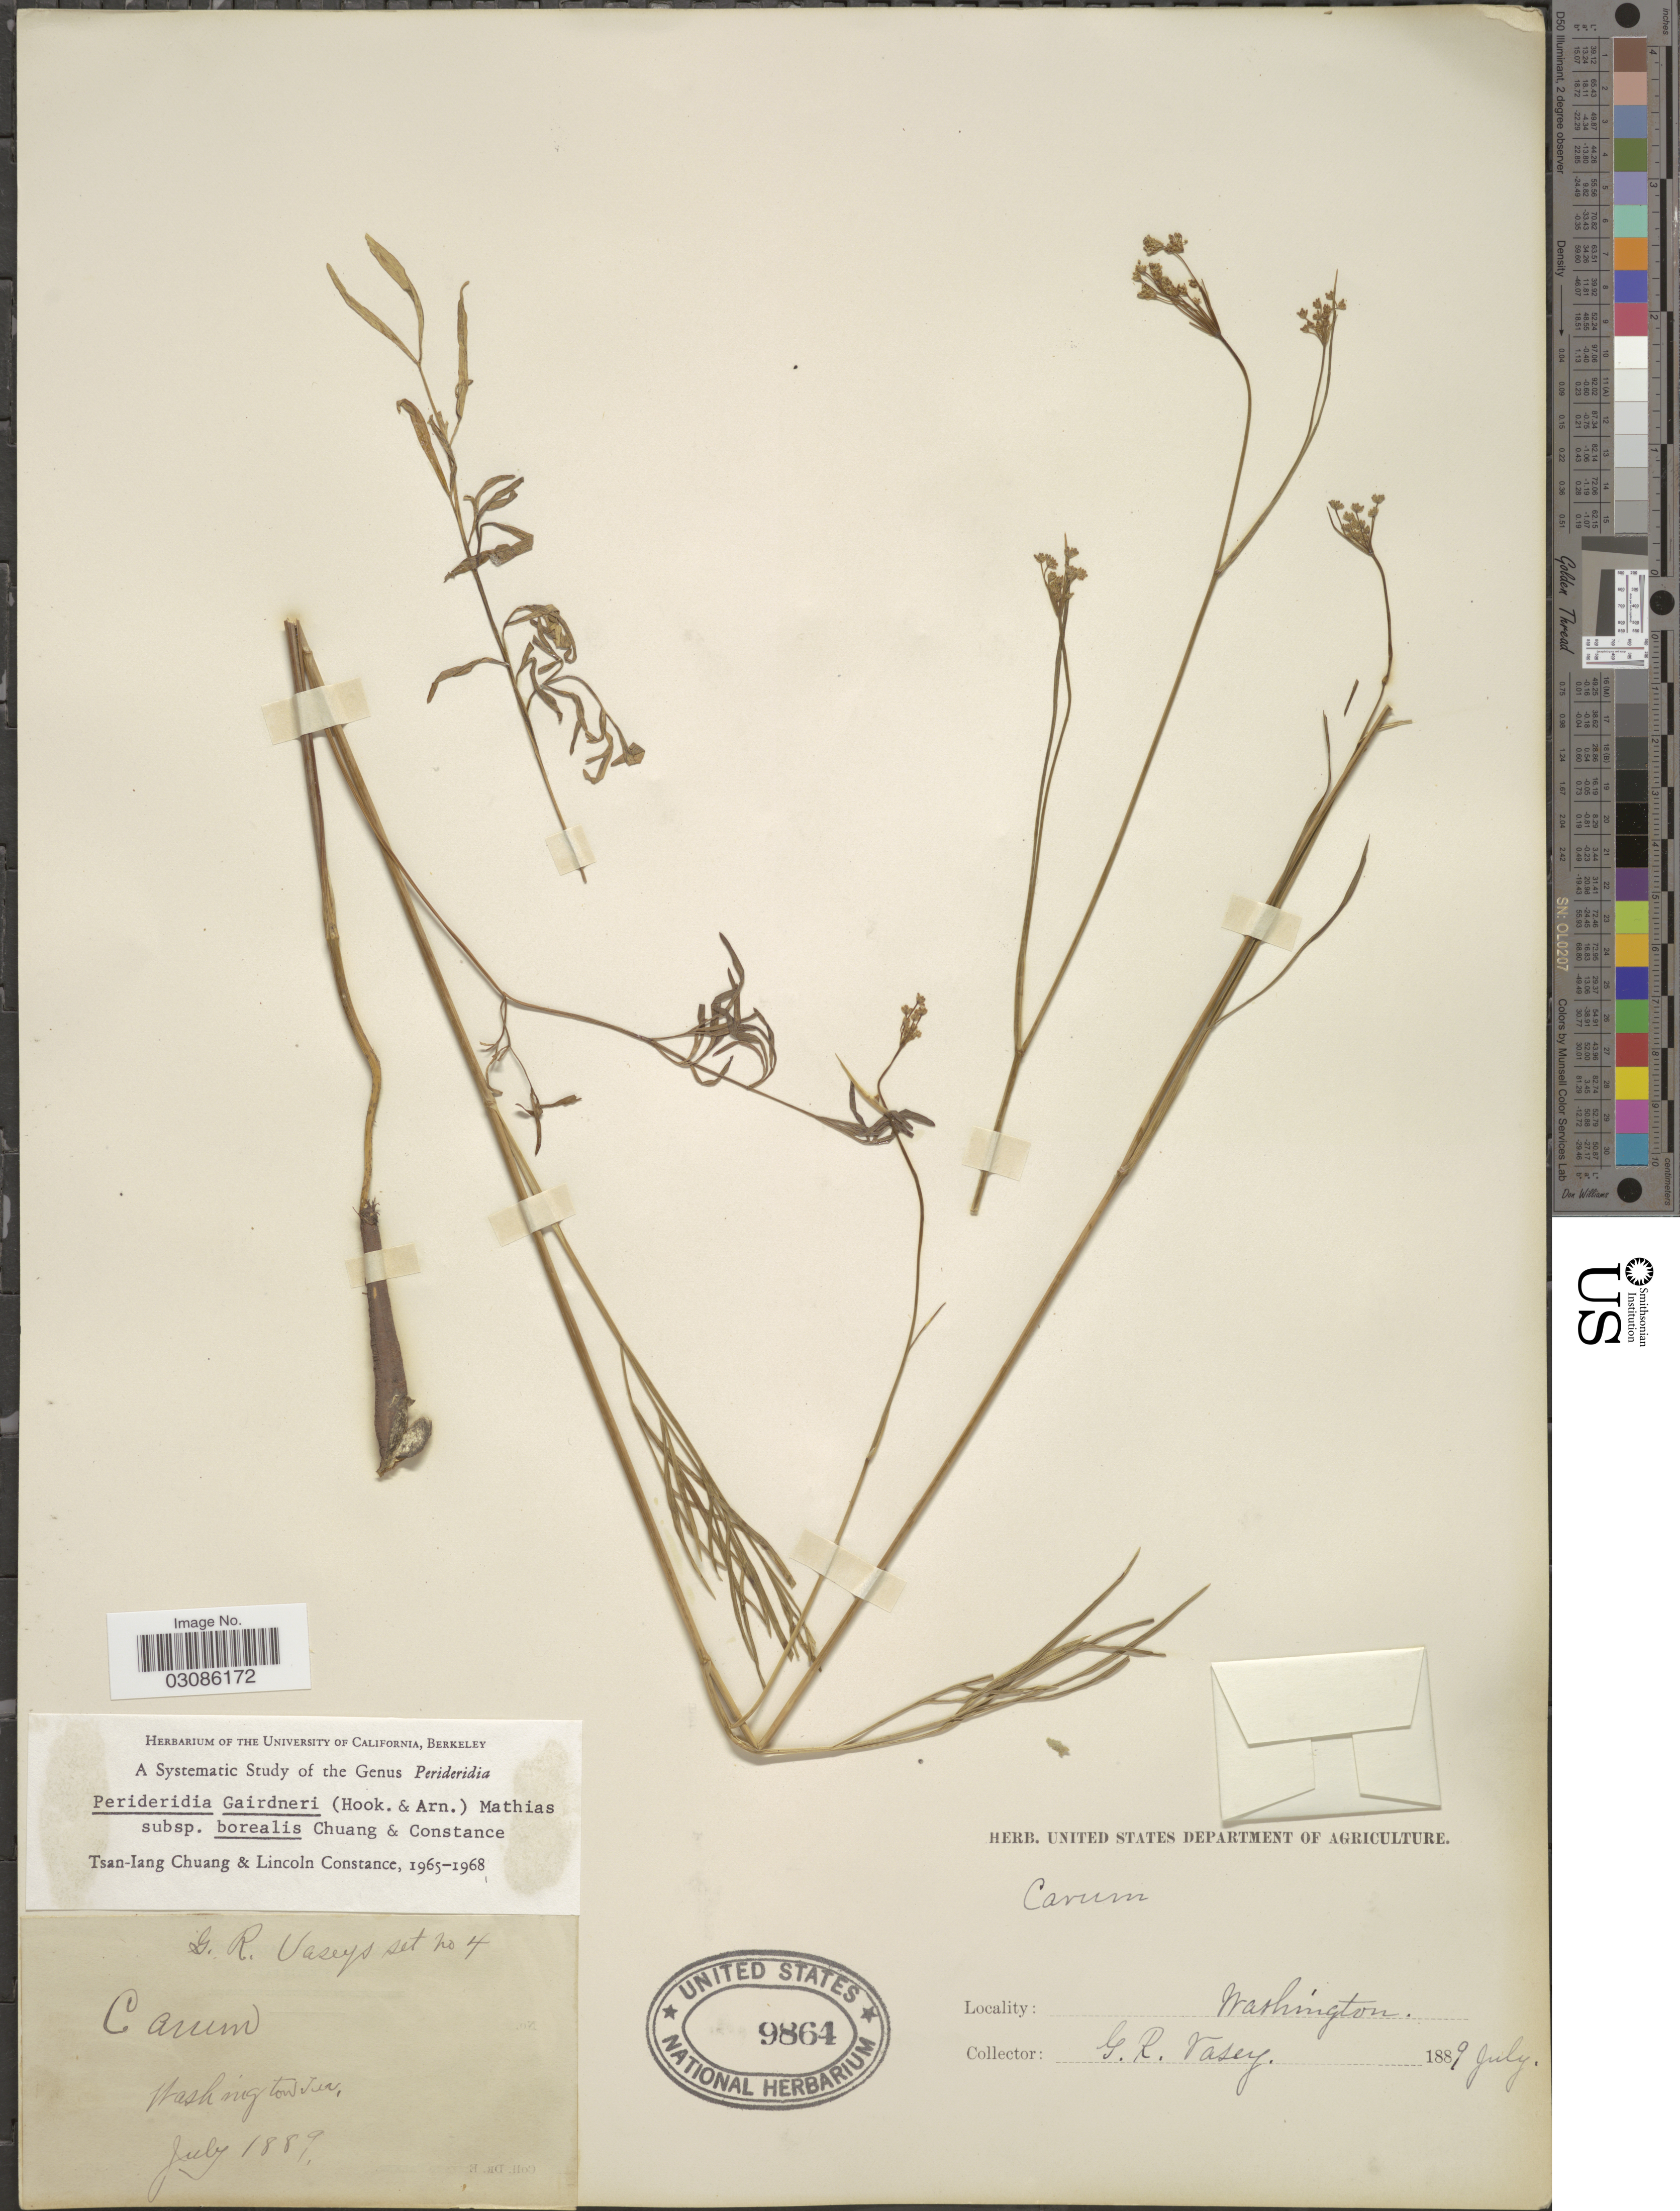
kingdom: Plantae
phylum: Tracheophyta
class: Magnoliopsida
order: Apiales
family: Apiaceae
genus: Perideridia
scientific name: Perideridia gairdneri subsp. borealis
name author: T.I. Chuang & Constance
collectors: G. R. Vasey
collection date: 1889-07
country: United States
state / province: Washington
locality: Washington Ter.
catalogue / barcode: US 9864